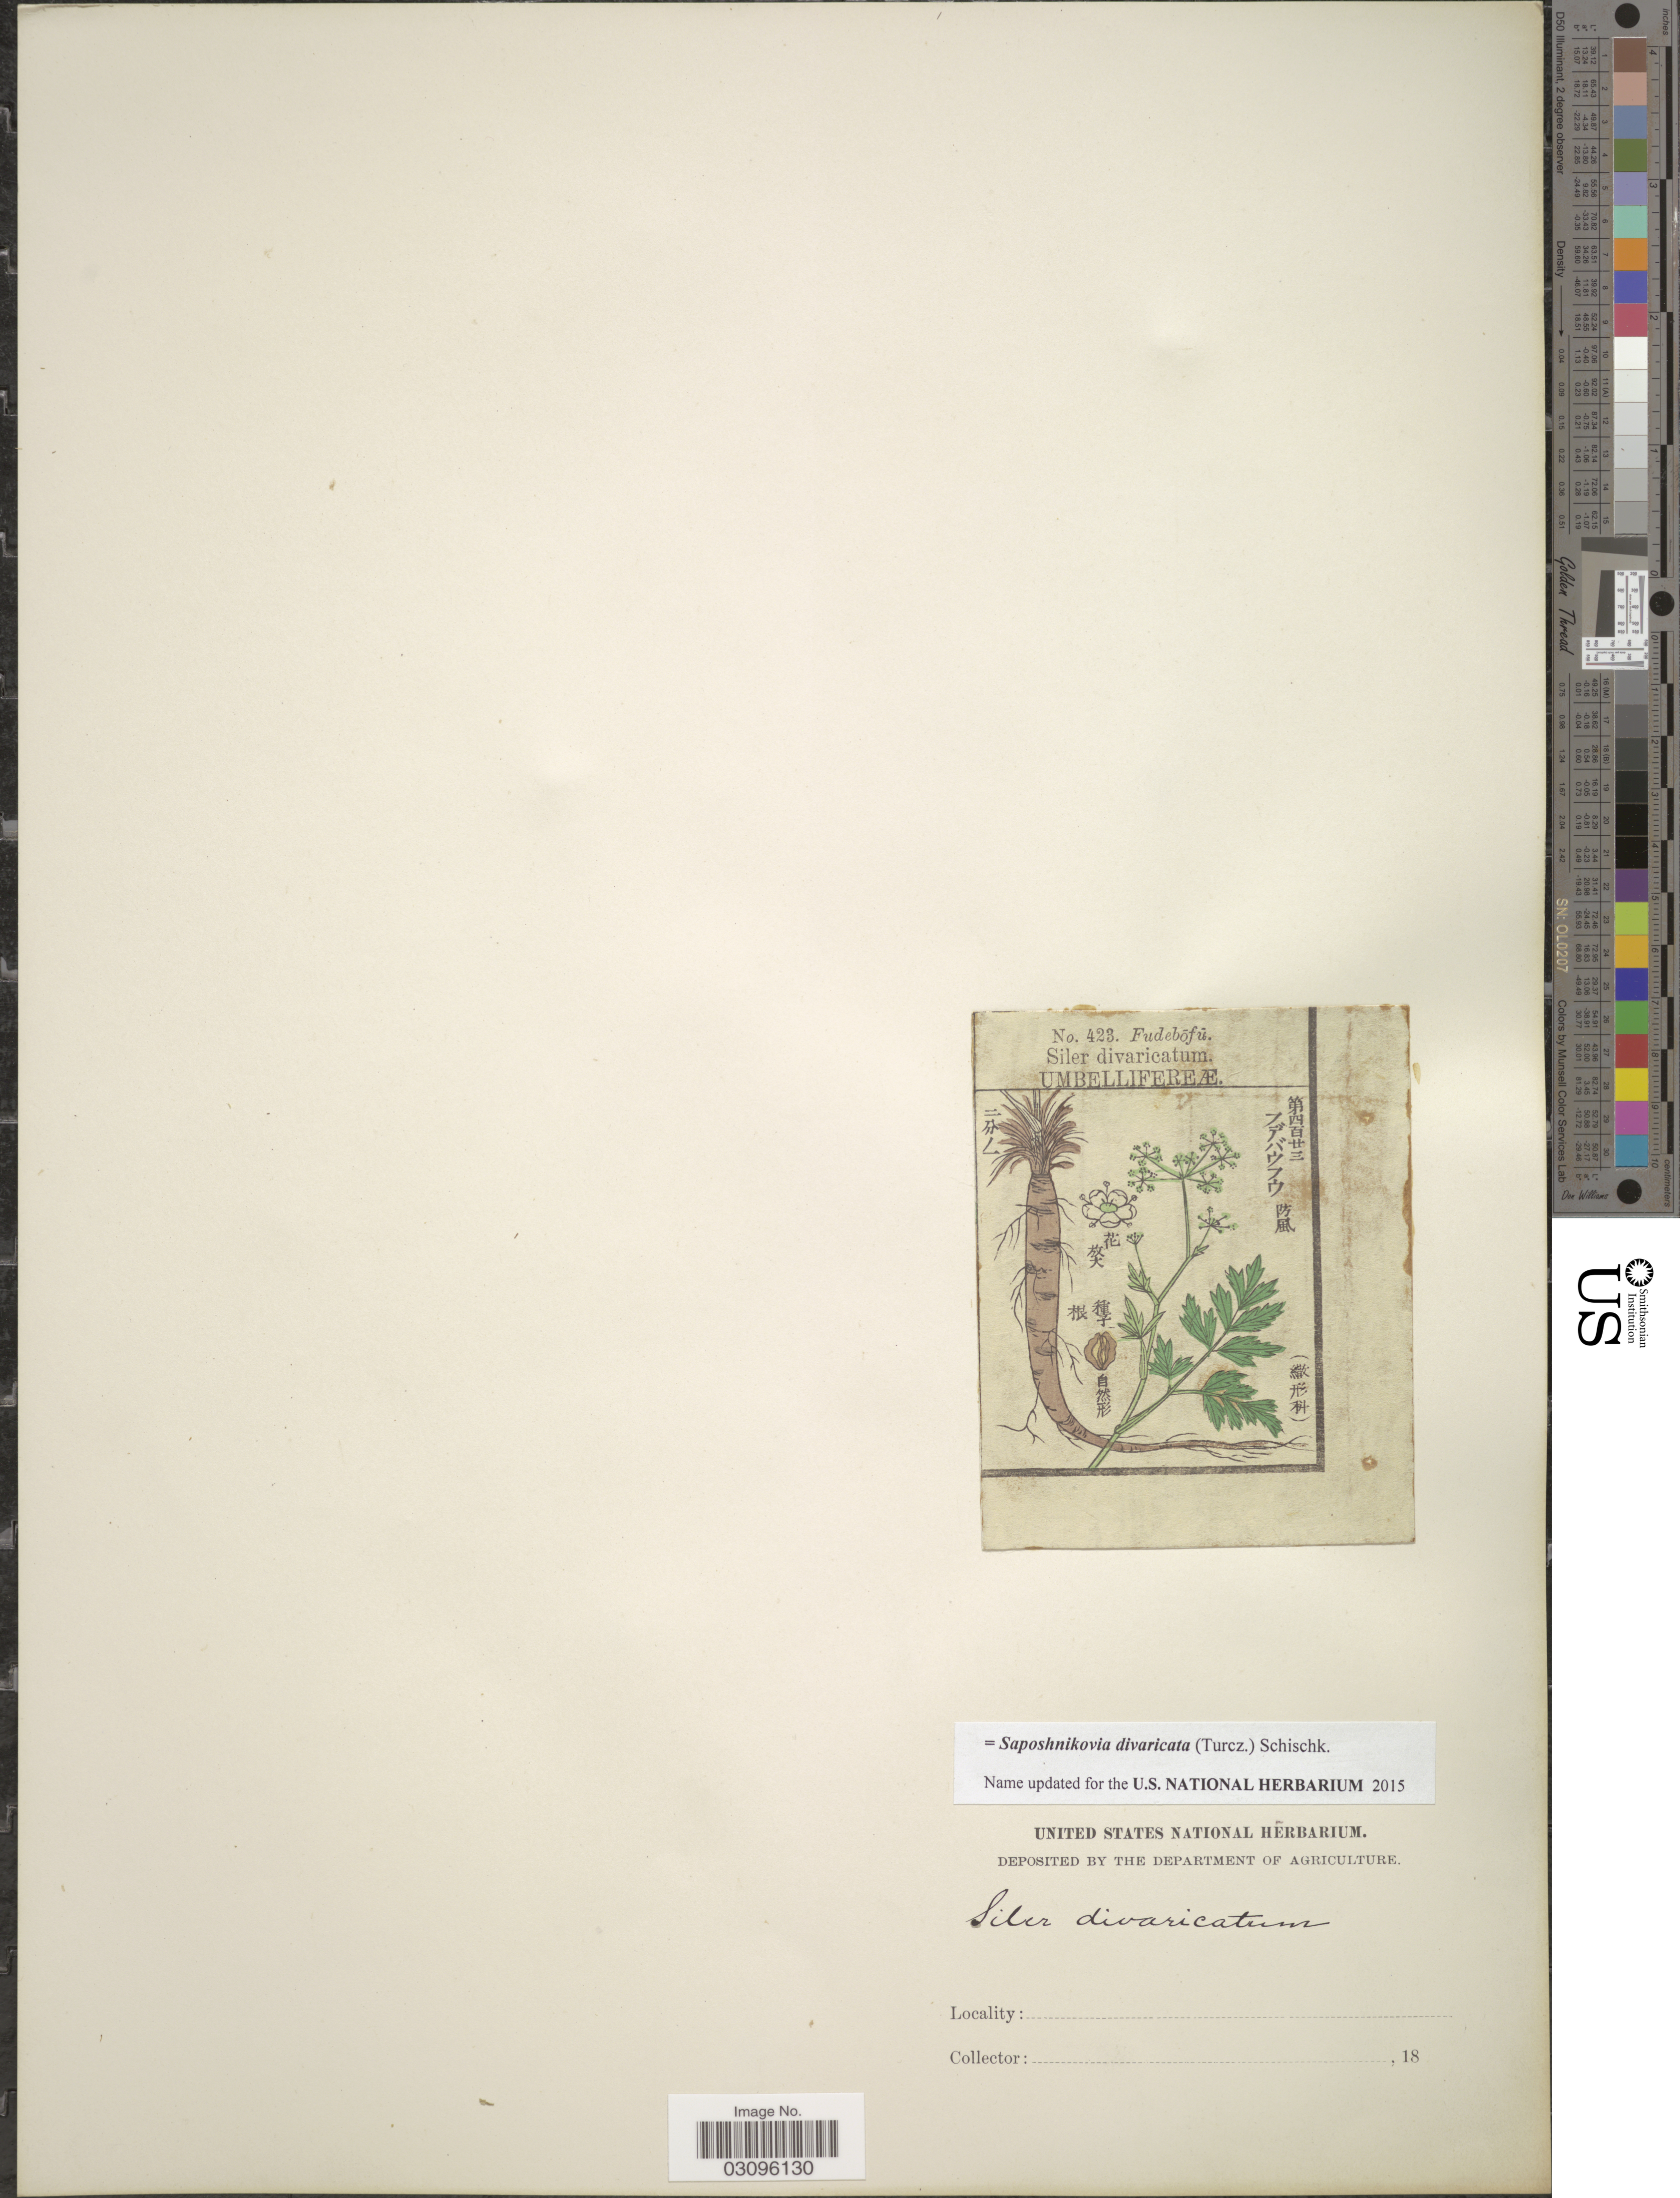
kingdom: Plantae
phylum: Tracheophyta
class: Magnoliopsida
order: Apiales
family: Apiaceae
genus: Saposhnikovia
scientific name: Saposhnikovia divaricata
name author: (Turcz.) Schischk.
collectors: ex herb. United States National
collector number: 423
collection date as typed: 18